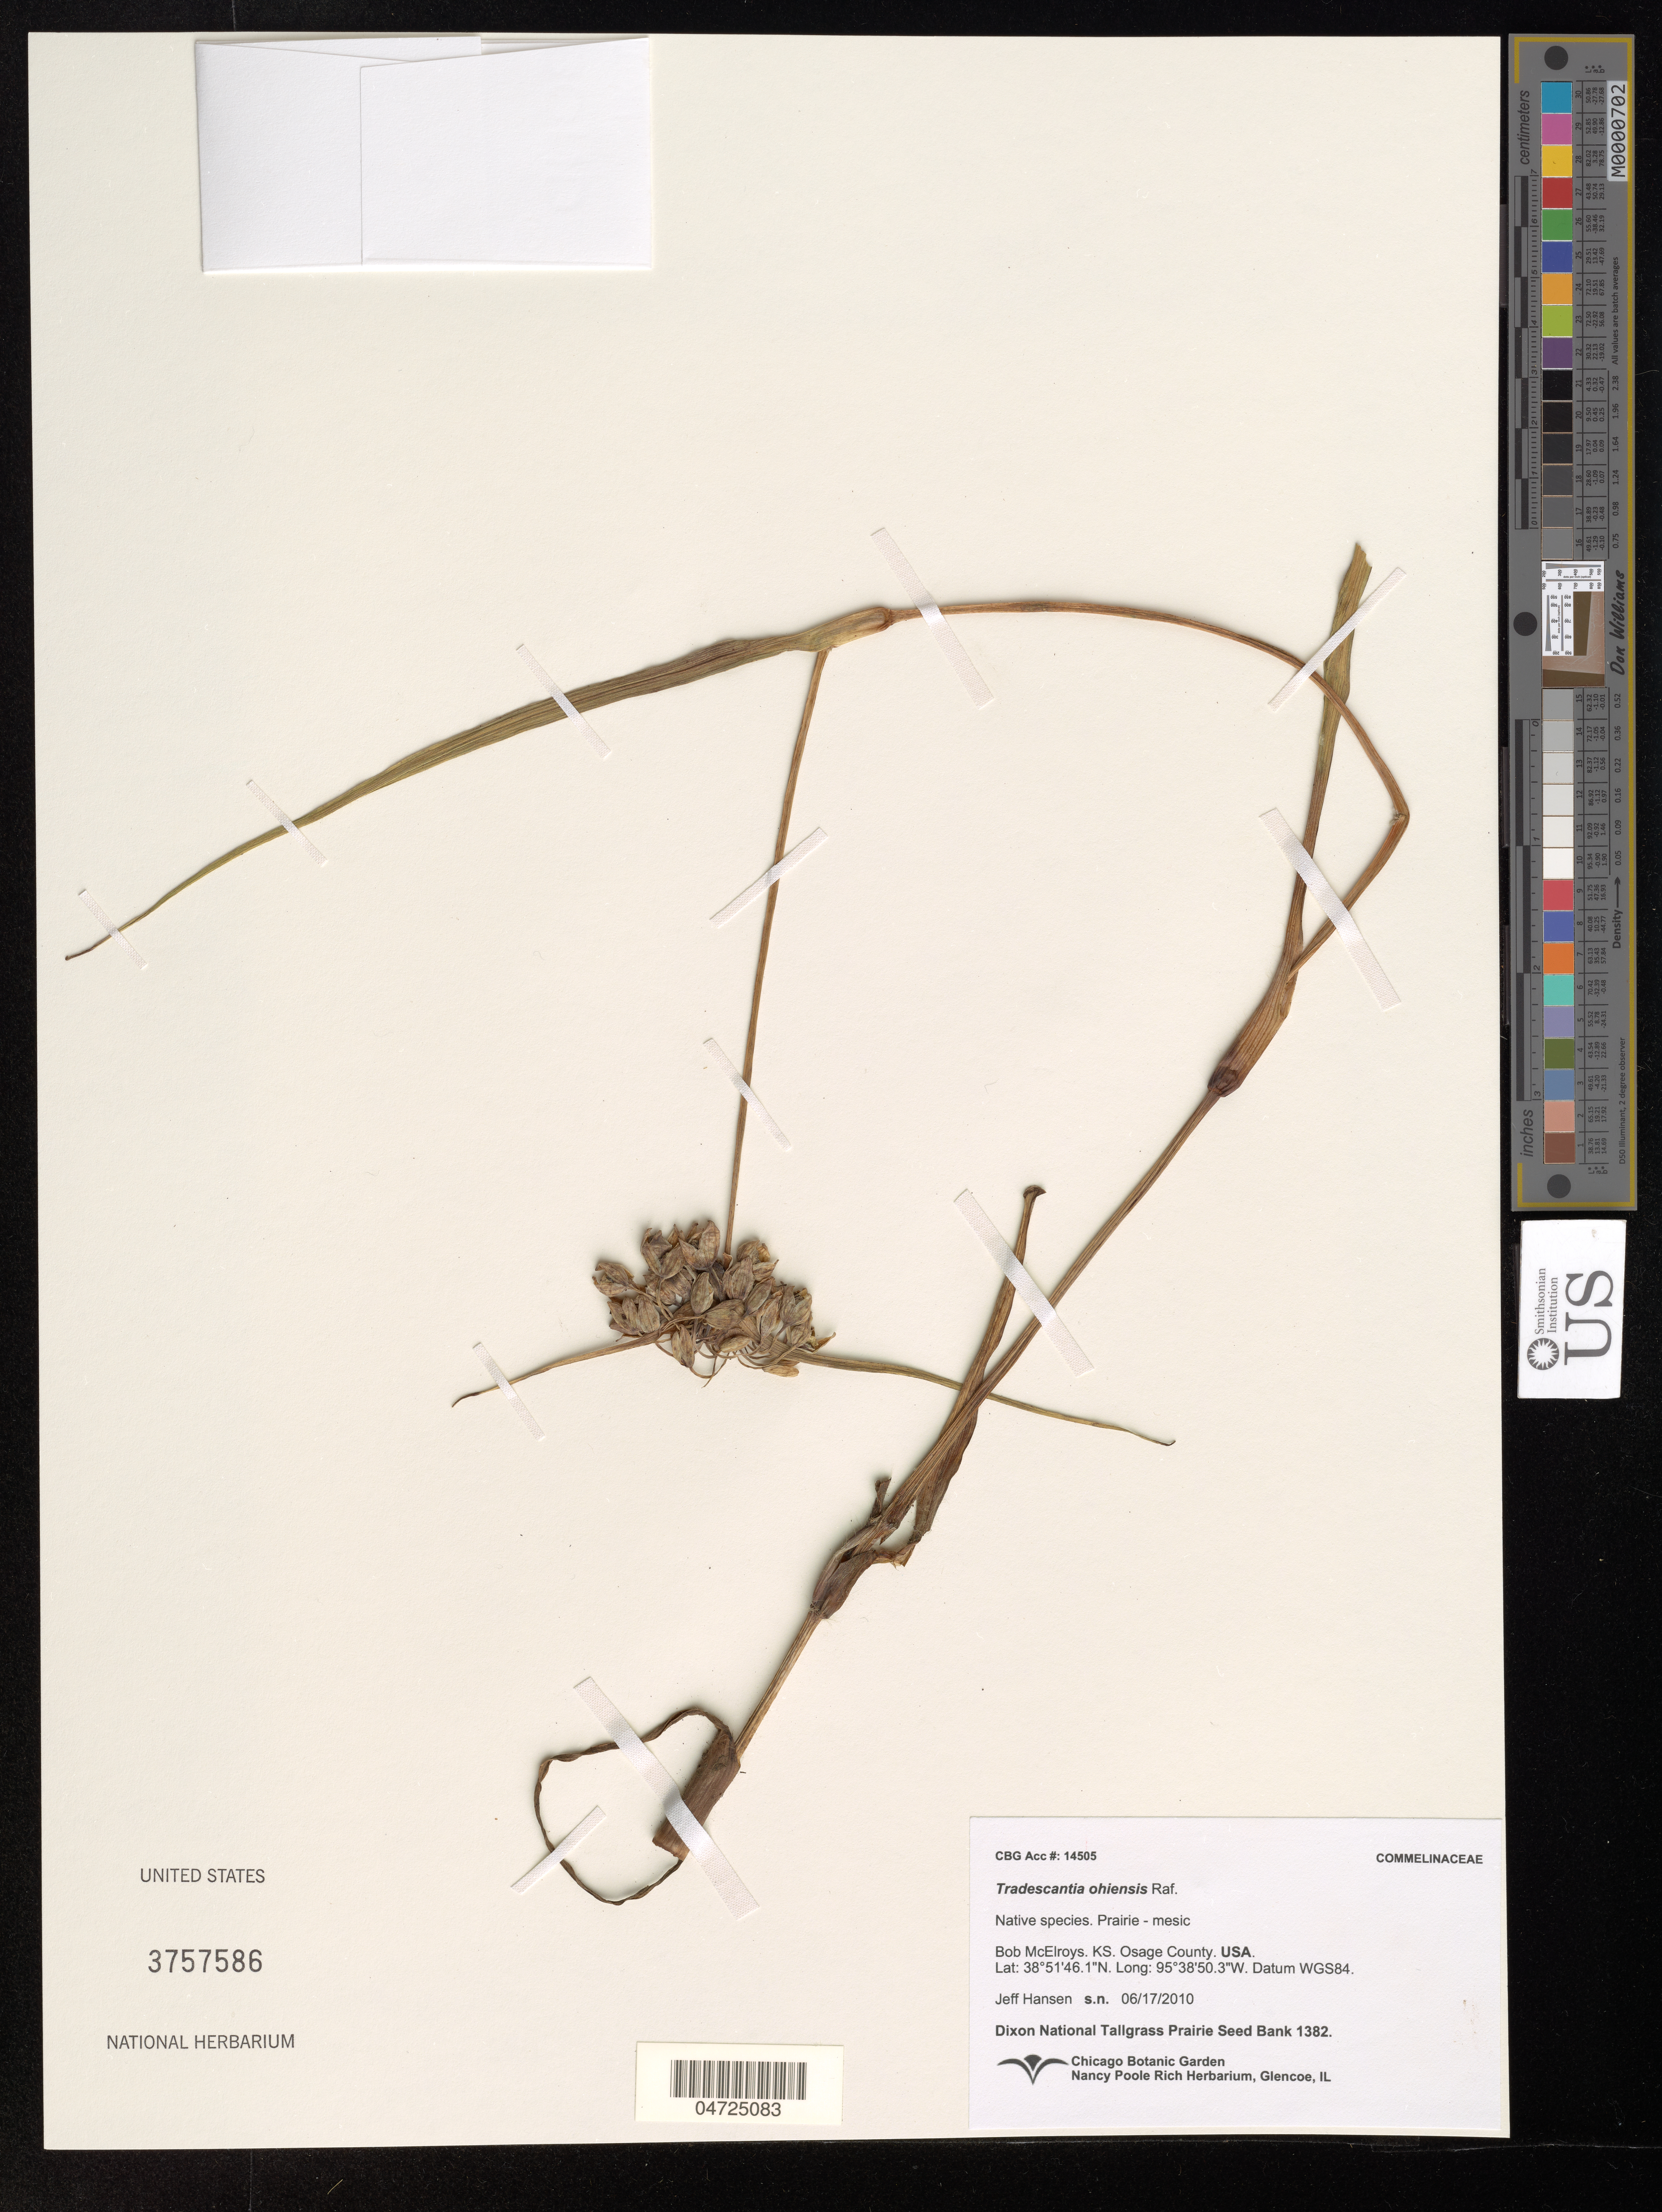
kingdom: Plantae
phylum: Tracheophyta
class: Liliopsida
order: Commelinales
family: Commelinaceae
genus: Tradescantia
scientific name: Tradescantia ohiensis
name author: Raf.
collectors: J. Hansen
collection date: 2010-06-17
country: United States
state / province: Kansas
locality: Bob McElroys. Osage County. Datum WGS84.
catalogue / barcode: US 3757586